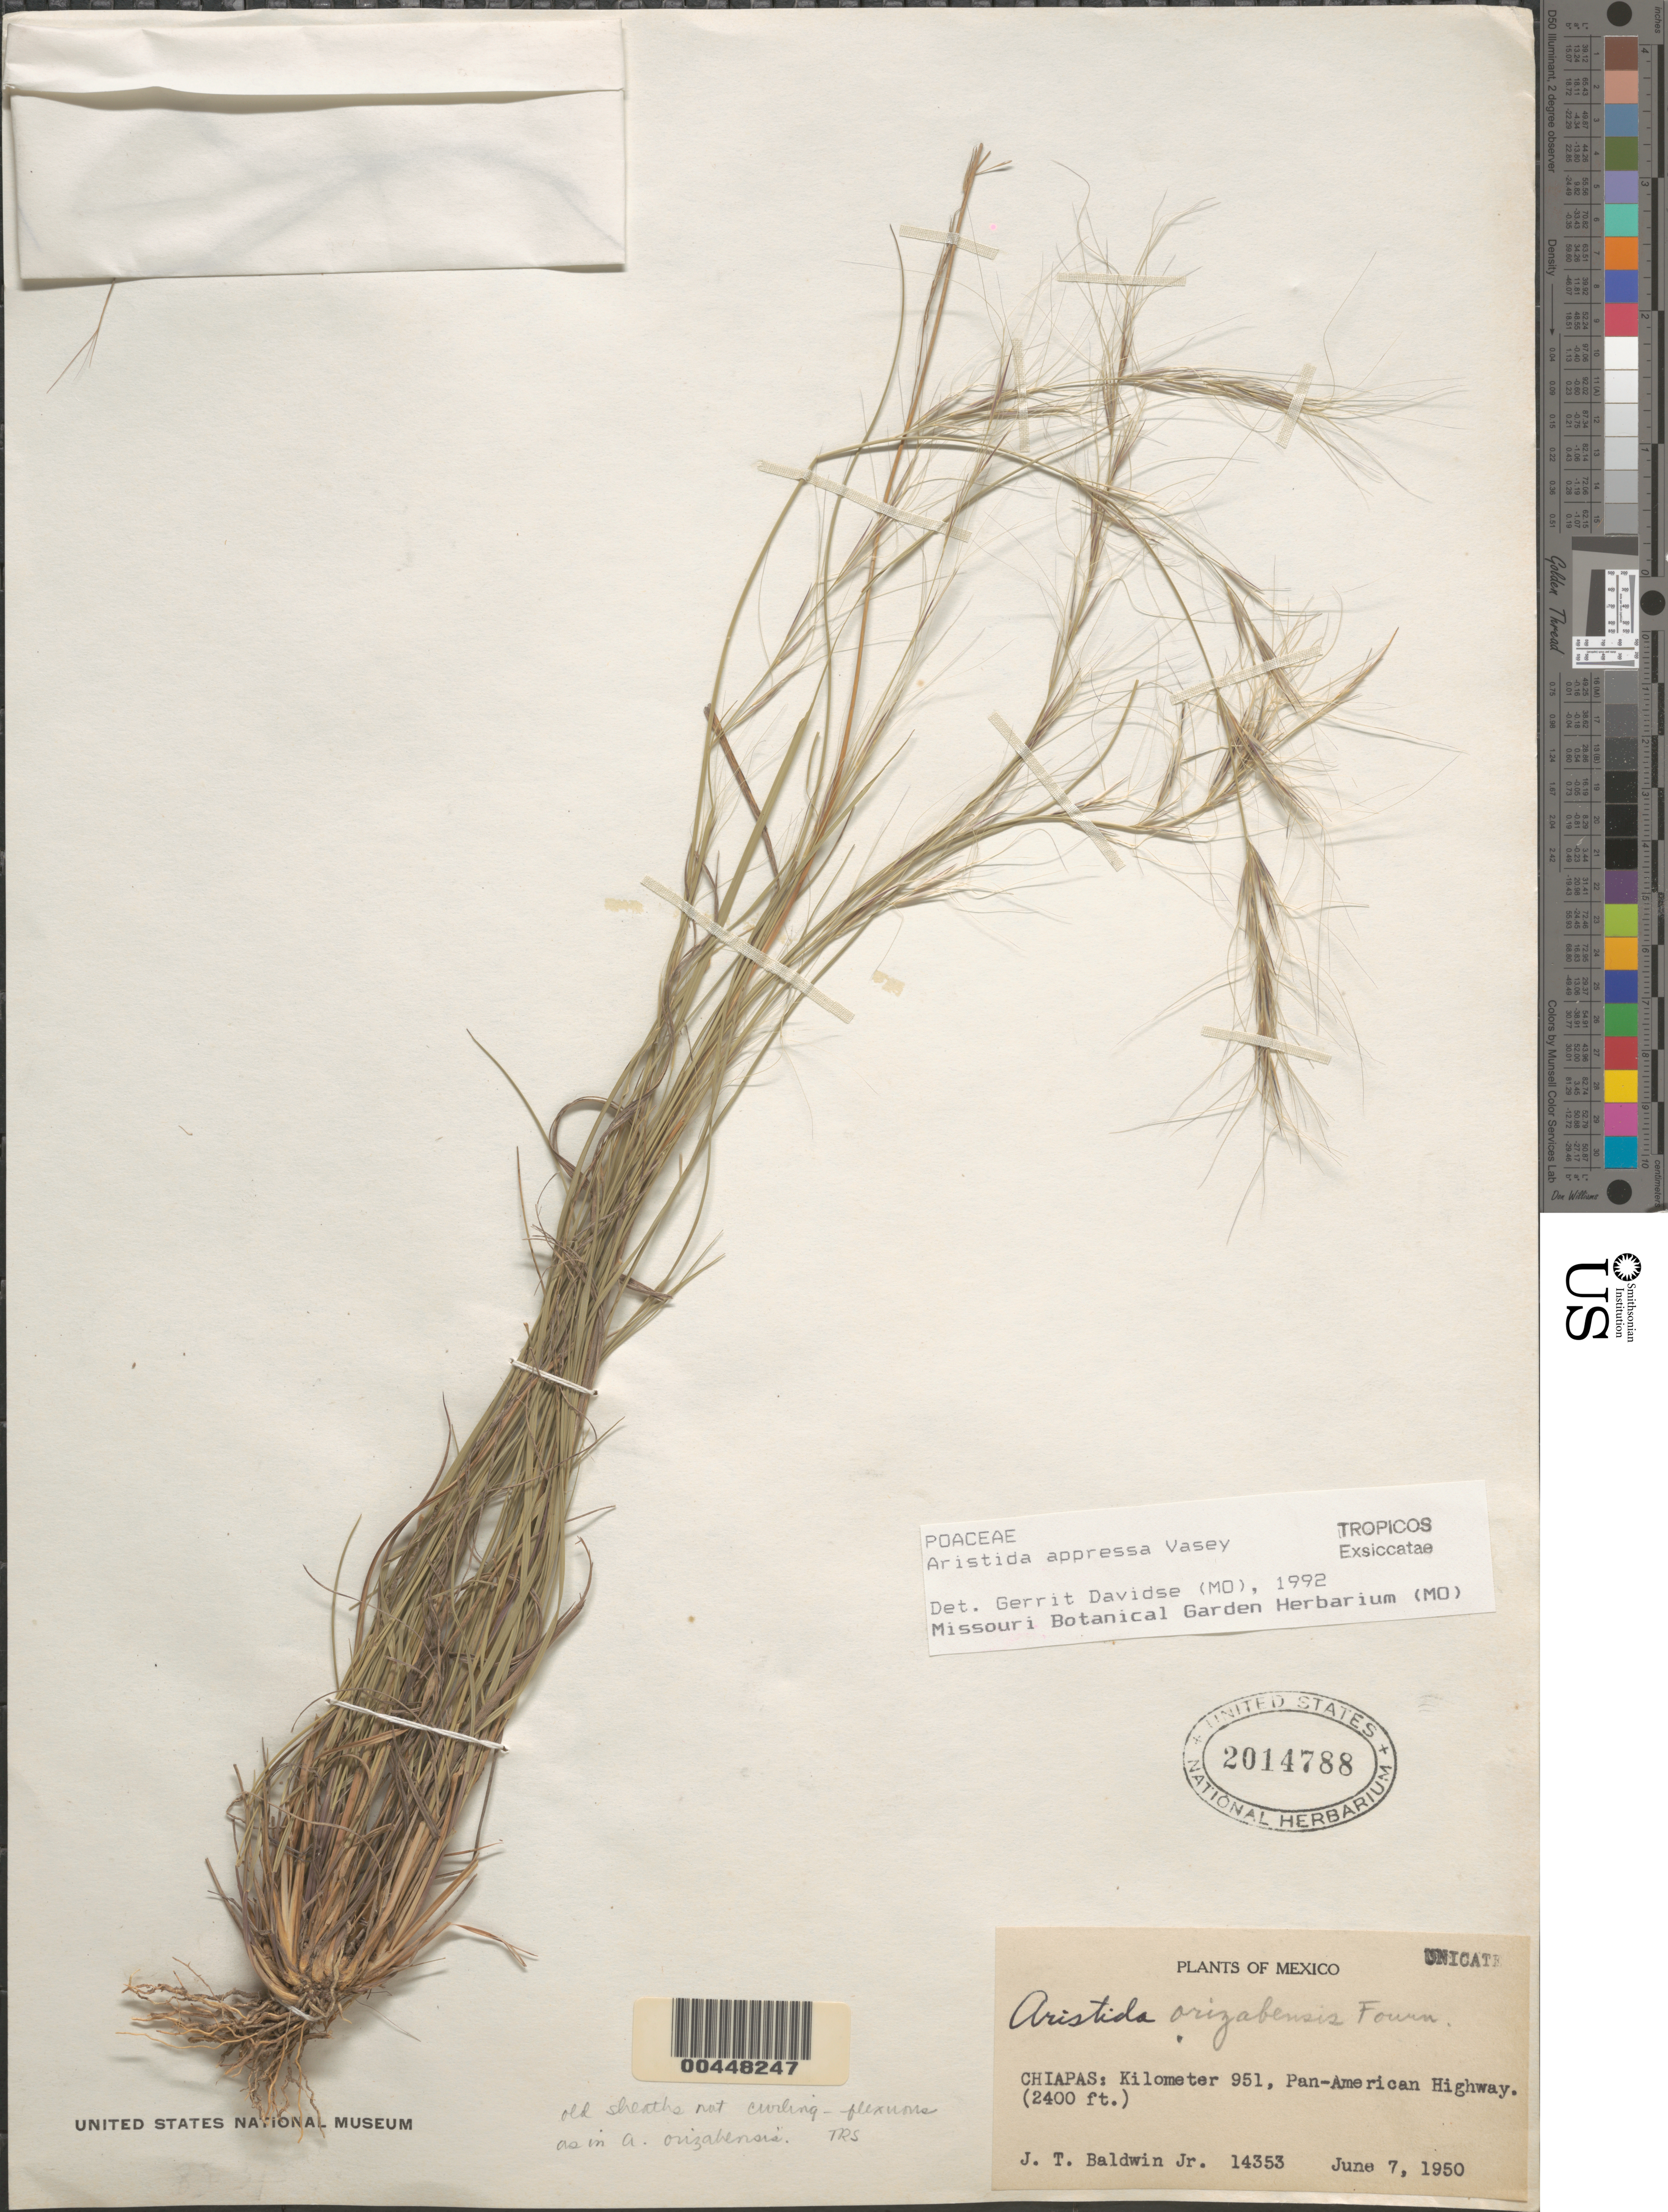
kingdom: Plantae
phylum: Tracheophyta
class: Liliopsida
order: Poales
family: Poaceae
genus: Aristida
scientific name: Aristida appressa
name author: Vasey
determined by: Davidse, Gerrit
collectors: J. T. Baldwin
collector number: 14353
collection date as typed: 7 Jun 1950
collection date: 1950-06-07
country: Mexico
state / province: Chiapas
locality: Kilometer 951, Pan-American Highway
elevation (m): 732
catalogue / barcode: US 2014788